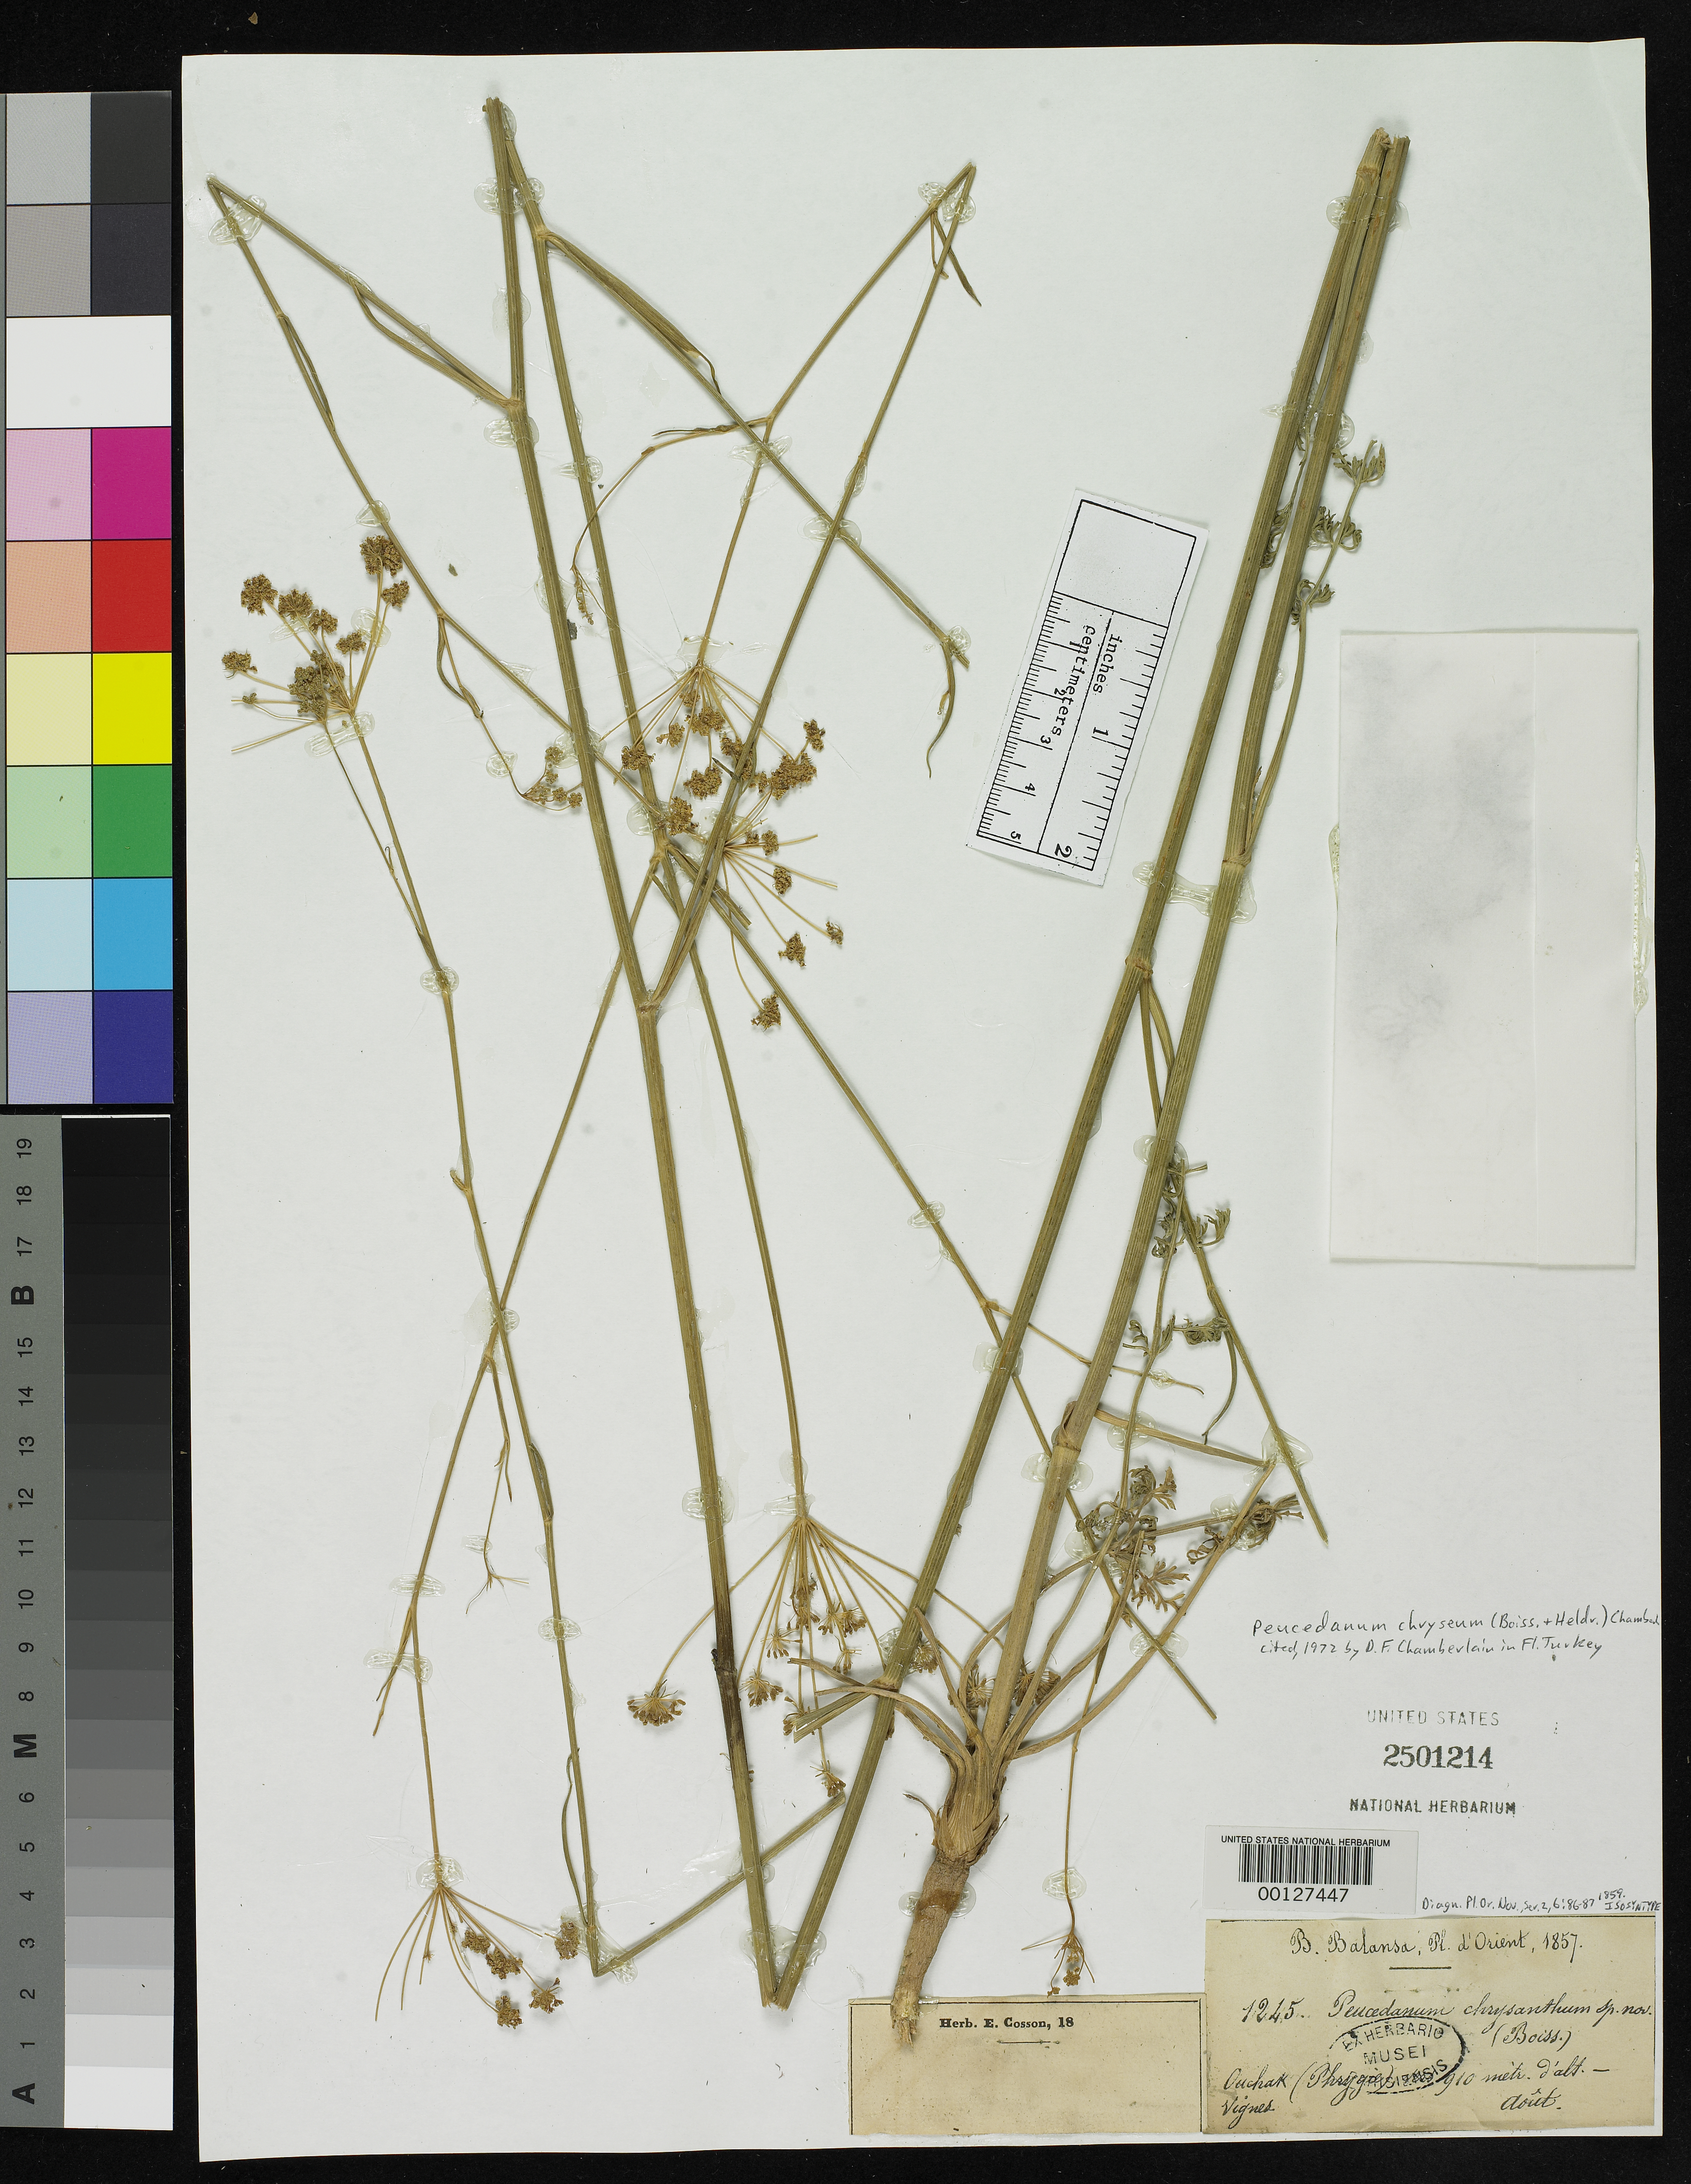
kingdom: Plantae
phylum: Tracheophyta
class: Magnoliopsida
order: Apiales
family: Apiaceae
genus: Peucedanum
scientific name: Peucedanum chrysanthum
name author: Boiss. & Balansa in Boiss.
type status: Isosyntype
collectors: B. Balansa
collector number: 1245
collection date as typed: Aug 1857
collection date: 1857-08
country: Turkey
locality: Ouchak, Phygia.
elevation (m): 910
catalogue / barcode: US 2501214